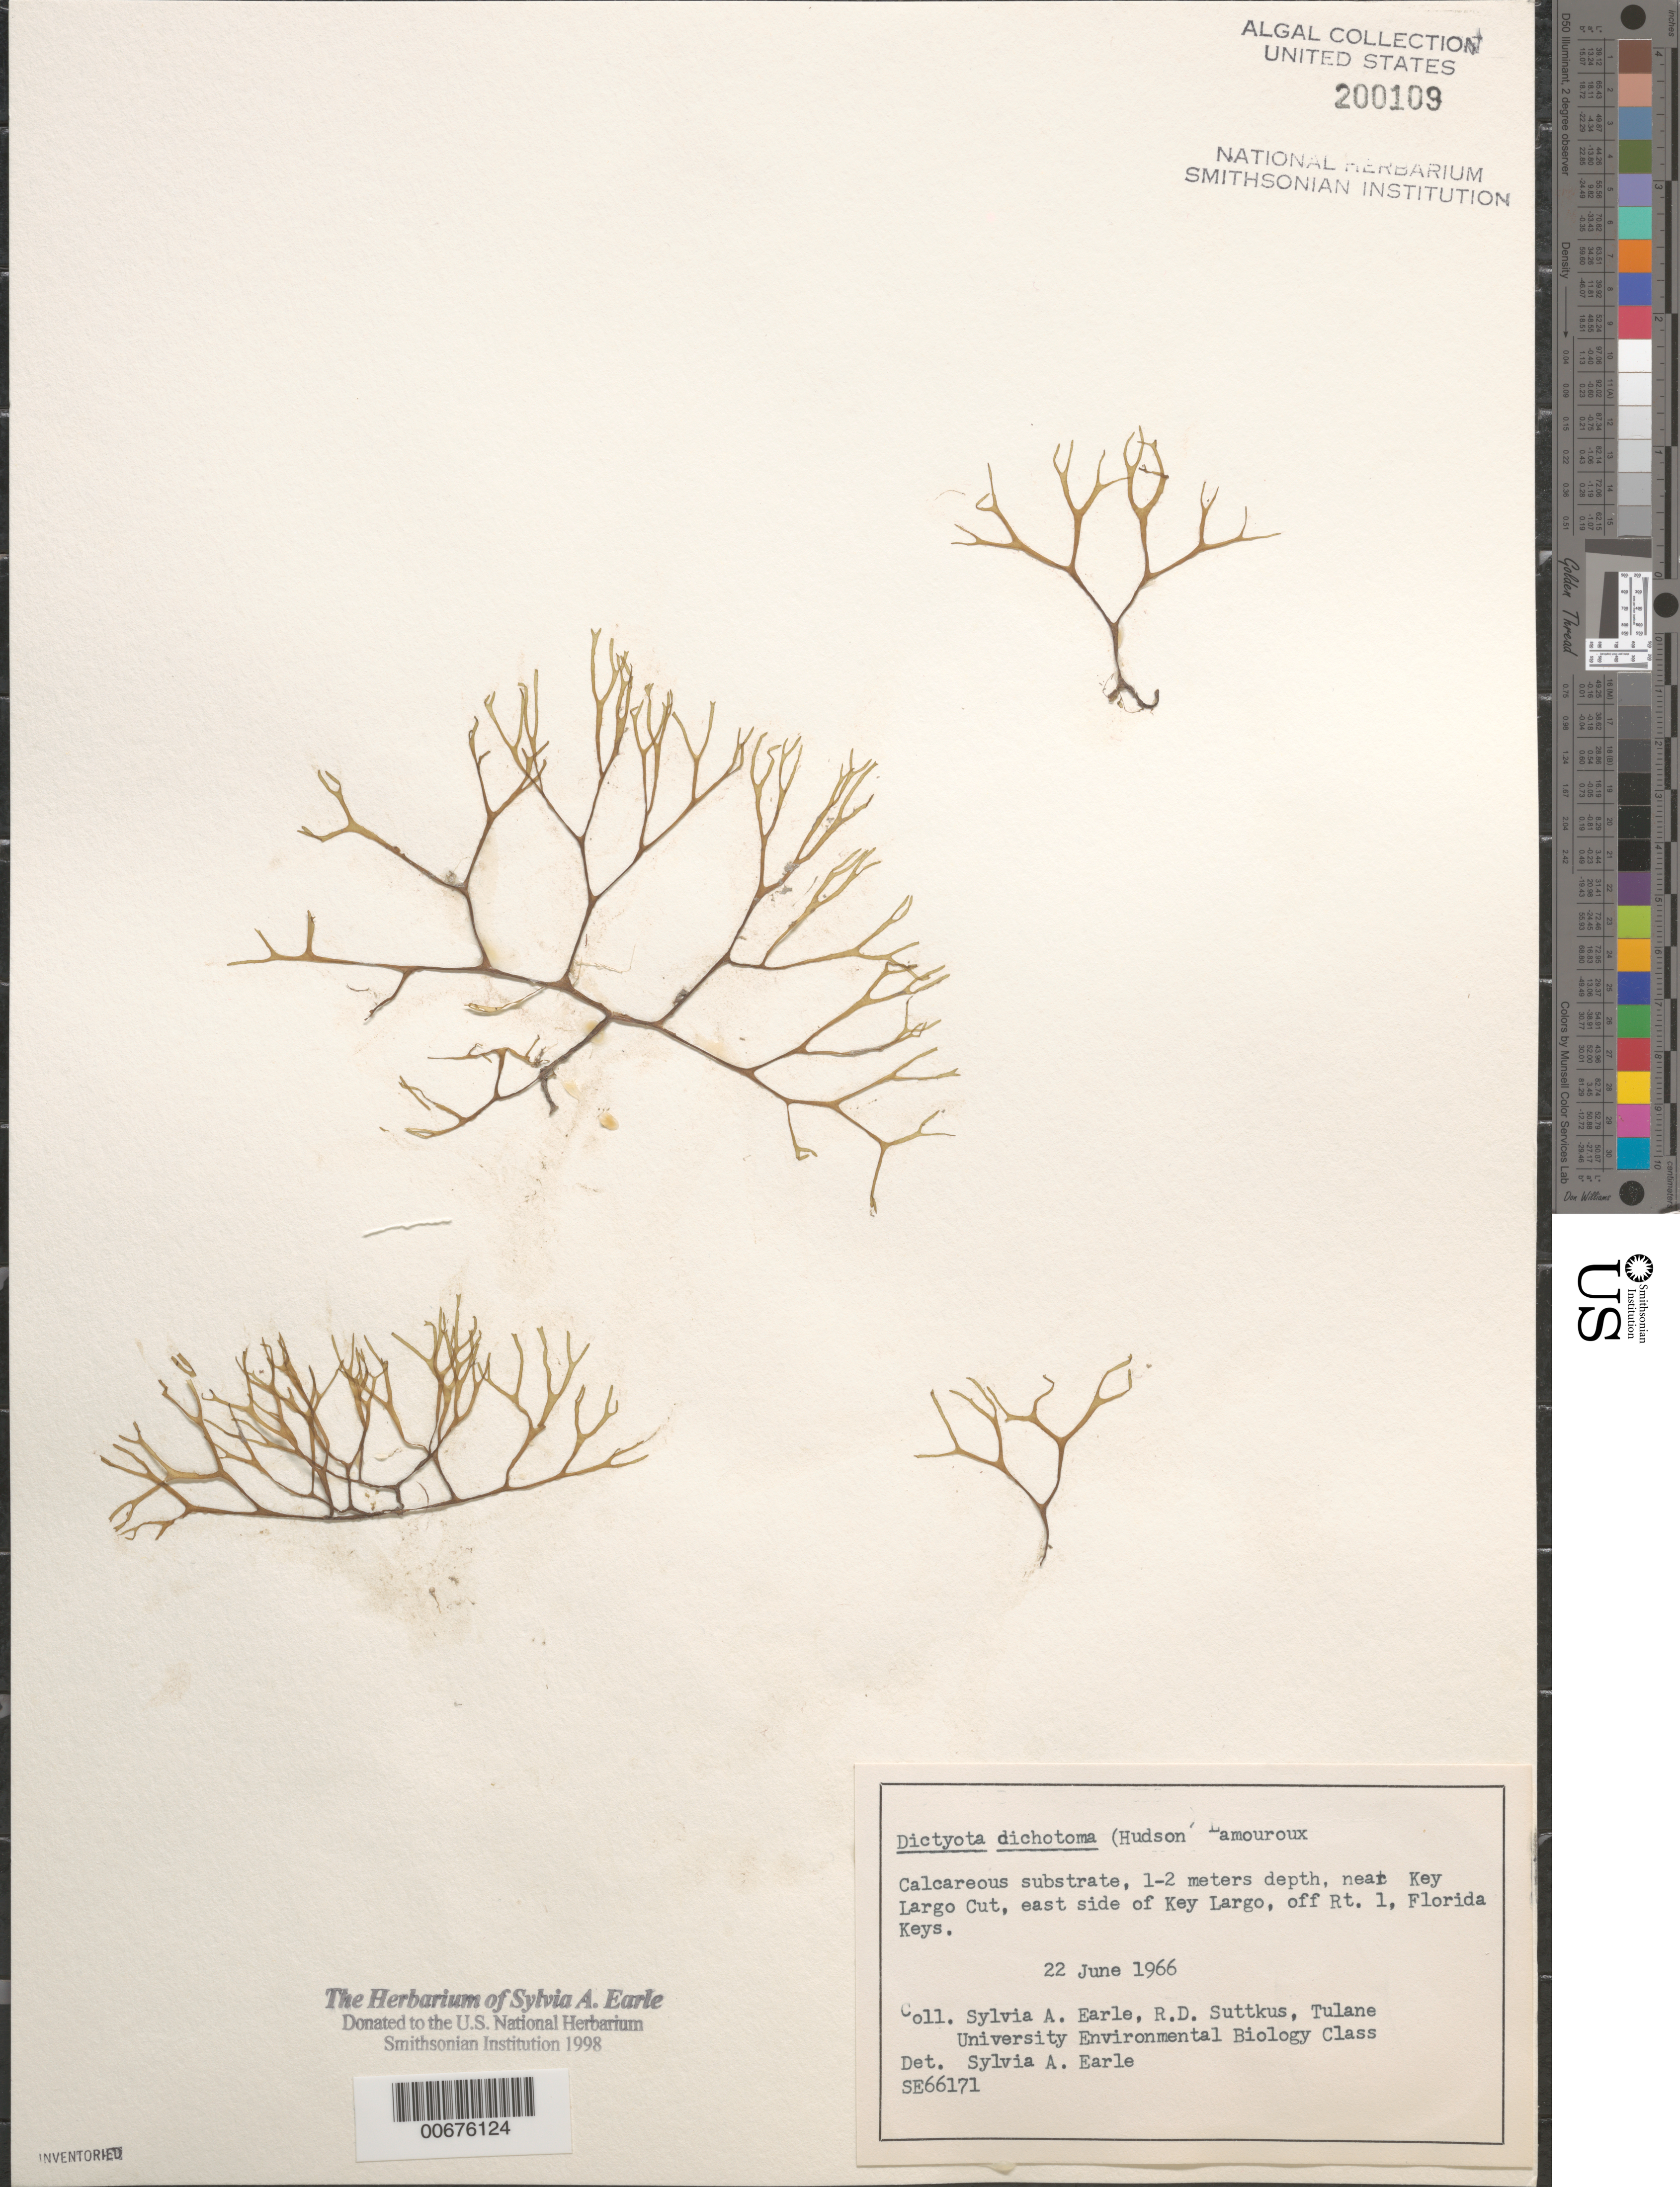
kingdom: Chromista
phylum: Ochrophyta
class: Phaeophyceae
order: Dictyotales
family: Dictyotaceae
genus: Dictyota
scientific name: Dictyota dichotoma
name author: (Huds.) J.V.Lamouroux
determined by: Earle, S. A.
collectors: S. A. Earle, R. Suttkus & Tulane Univ. Env. Biol. Class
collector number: Se 66171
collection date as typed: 22 Jun 1966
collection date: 1966-06-22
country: United States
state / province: Florida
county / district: Monroe County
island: Key Largo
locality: Near Key Largo Cut, off US Route 1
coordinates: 25 8.26'N, 80 24.14'W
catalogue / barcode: US 200109